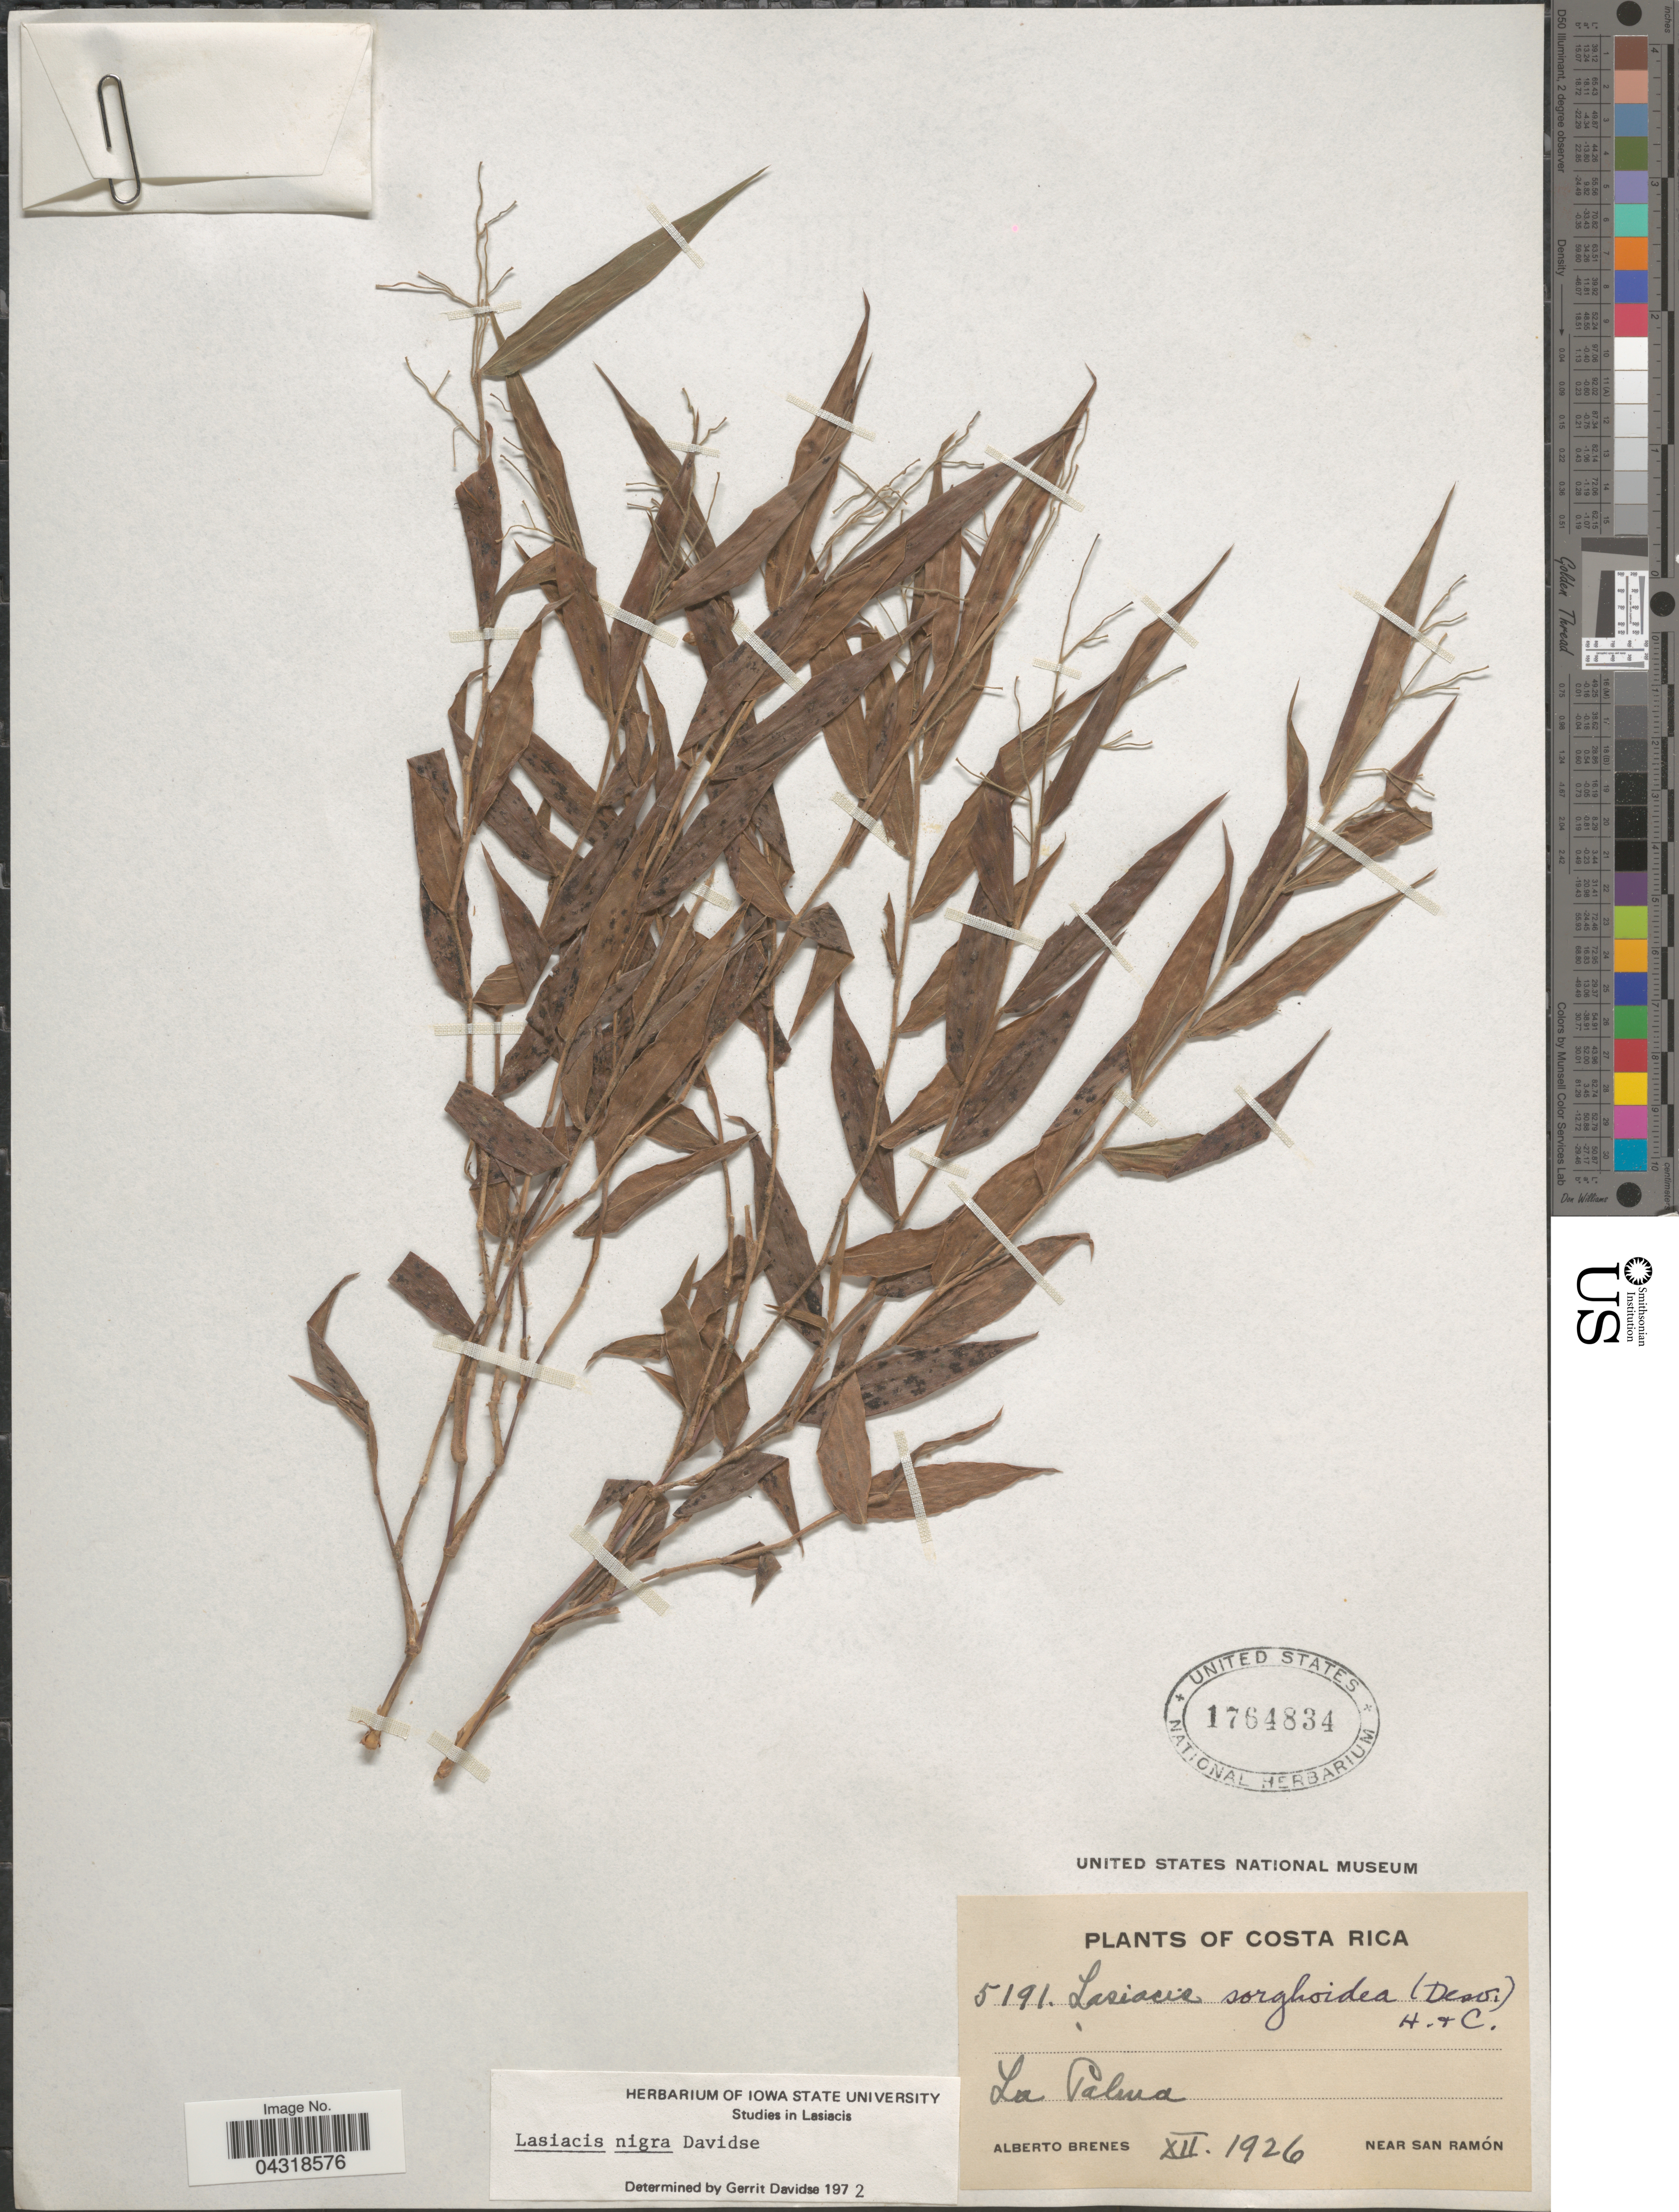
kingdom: Plantae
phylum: Tracheophyta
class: Liliopsida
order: Poales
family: Poaceae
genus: Lasiacis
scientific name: Lasiacis nigra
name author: Davidse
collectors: A. Brenes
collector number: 5191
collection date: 1926-12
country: Costa Rica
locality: La Palma. Near San Ramón.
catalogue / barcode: US 1764834